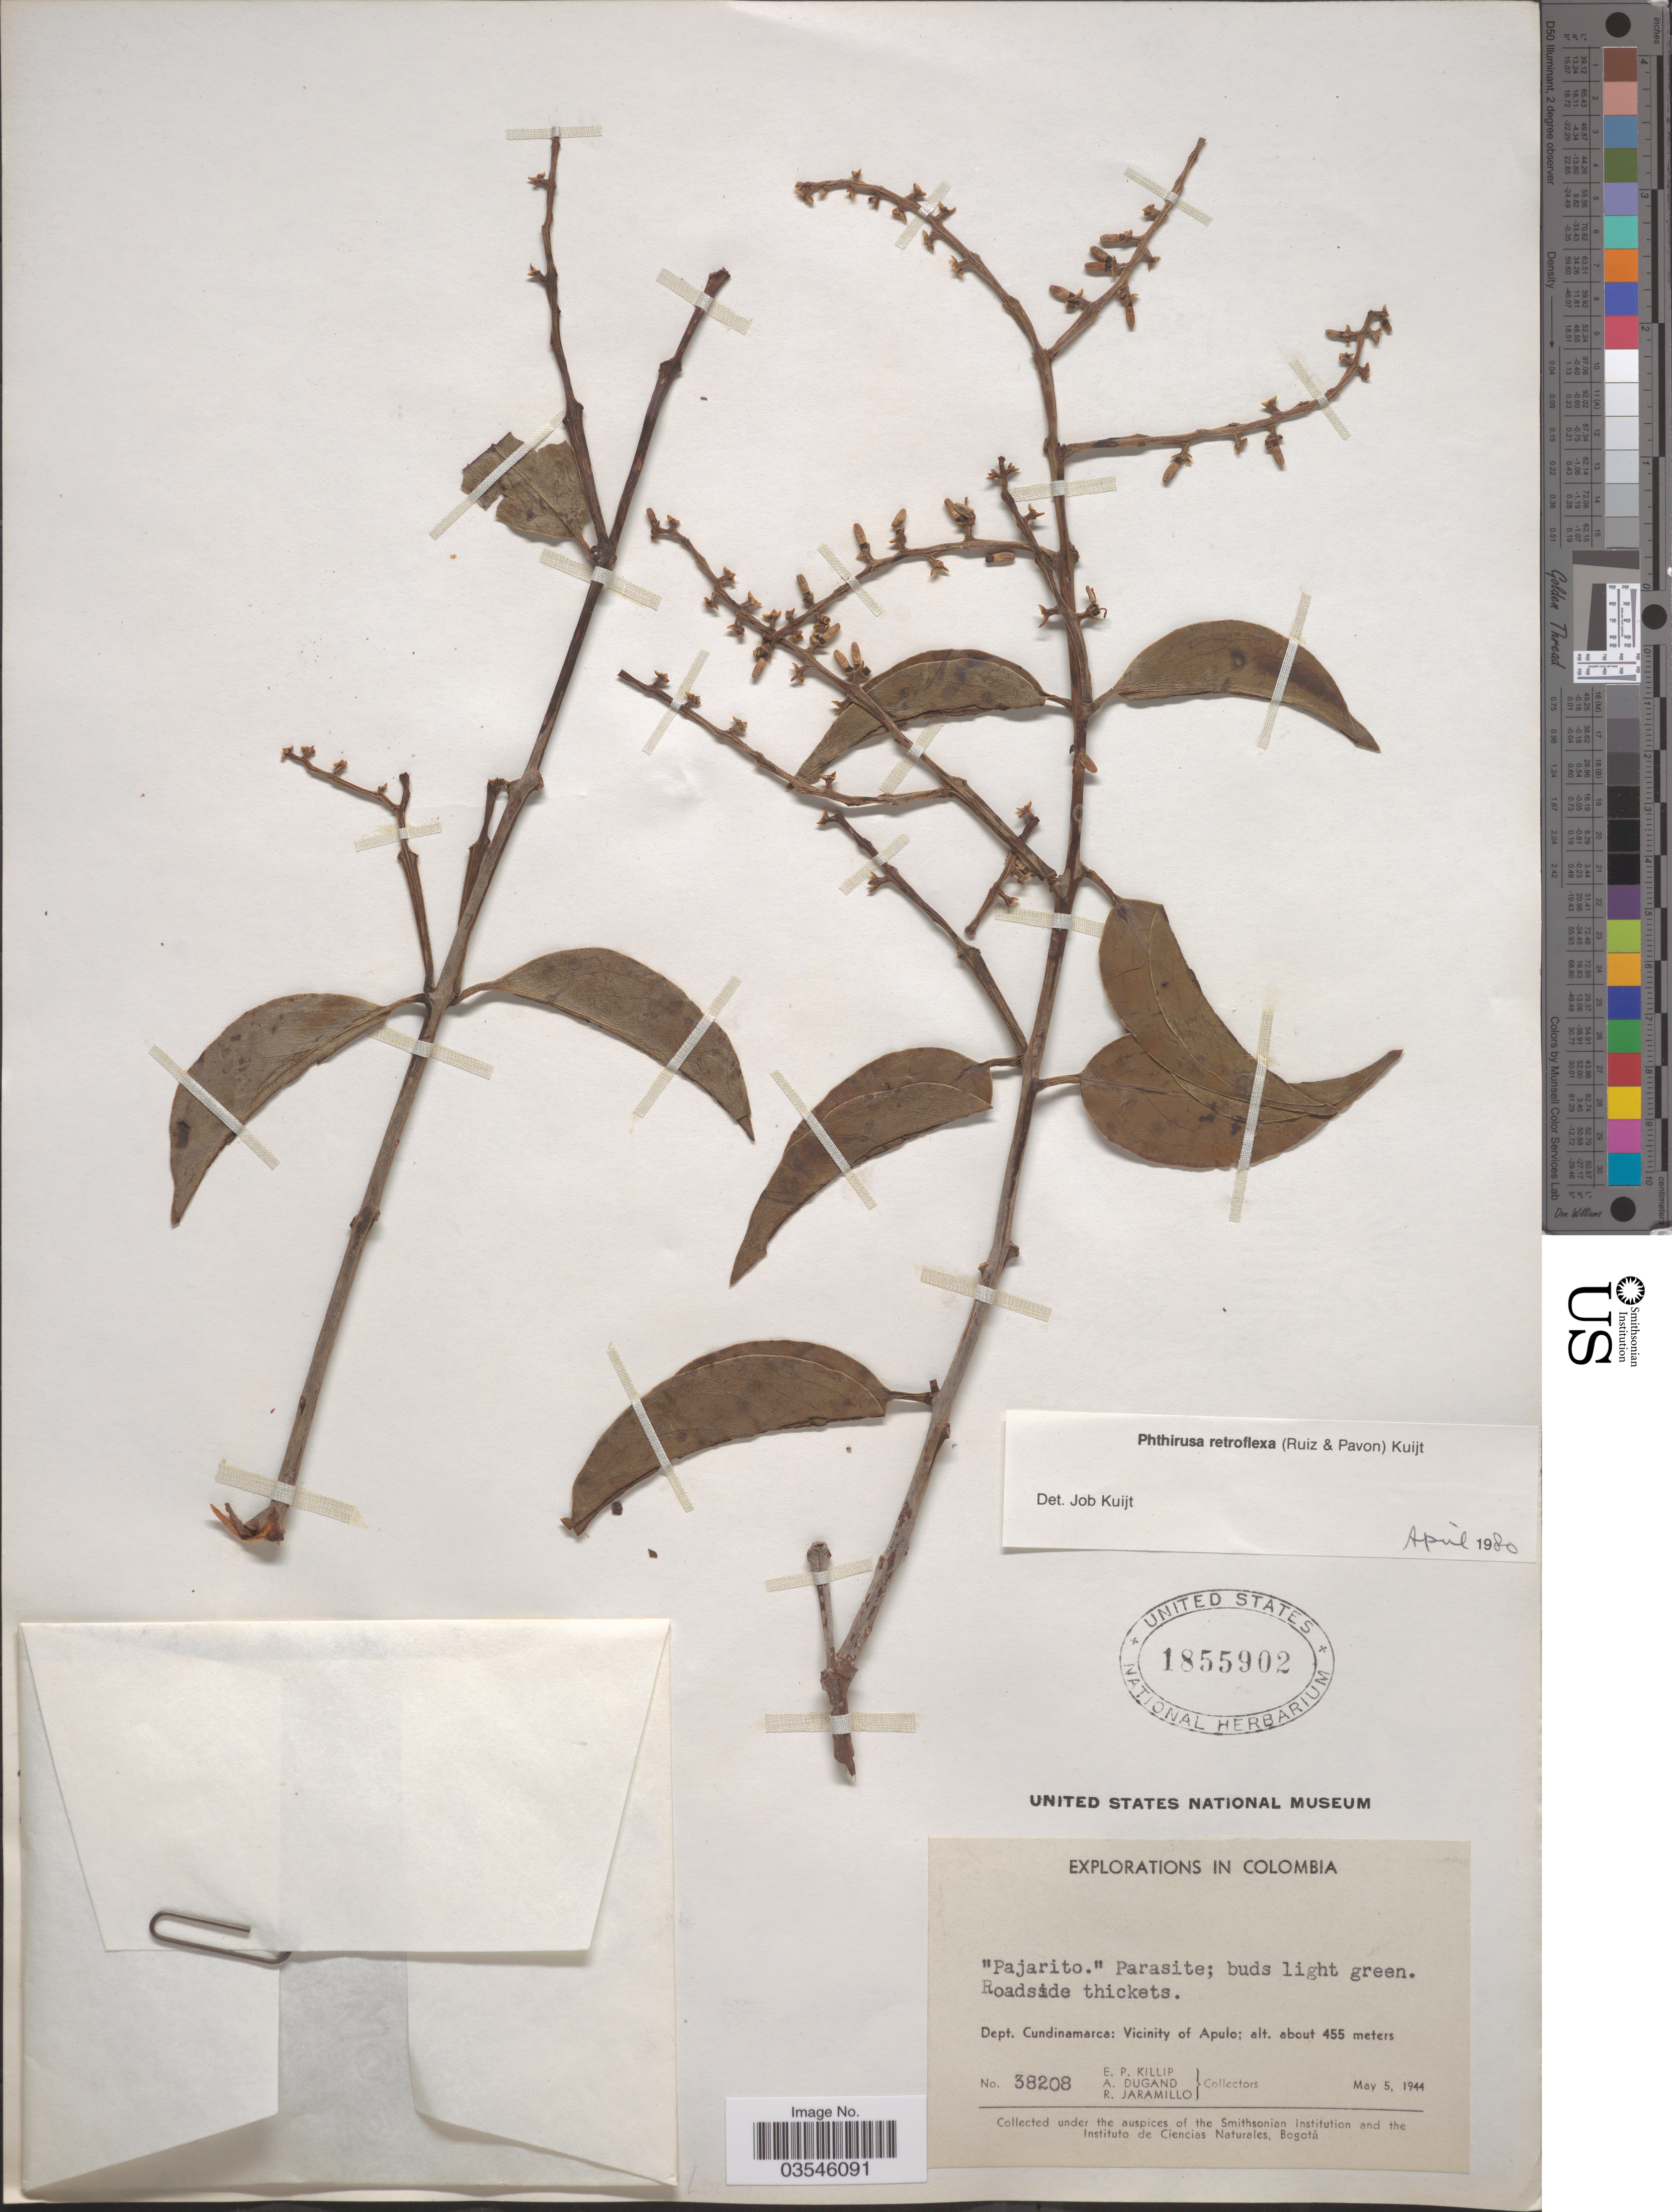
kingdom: Plantae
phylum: Tracheophyta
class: Magnoliopsida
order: Santalales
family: Loranthaceae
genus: Phthirusa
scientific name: Phthirusa retroflexa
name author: (Ruiz & Pav.) Kuijt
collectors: E. P. Killip, A. Dugand & R. Jaramillo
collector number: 38208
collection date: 1944-05-05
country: Colombia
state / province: Cundinamarca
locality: Dept. Cundinamarca: Vicinity of Apulo.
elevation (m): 455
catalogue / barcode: US 1855902